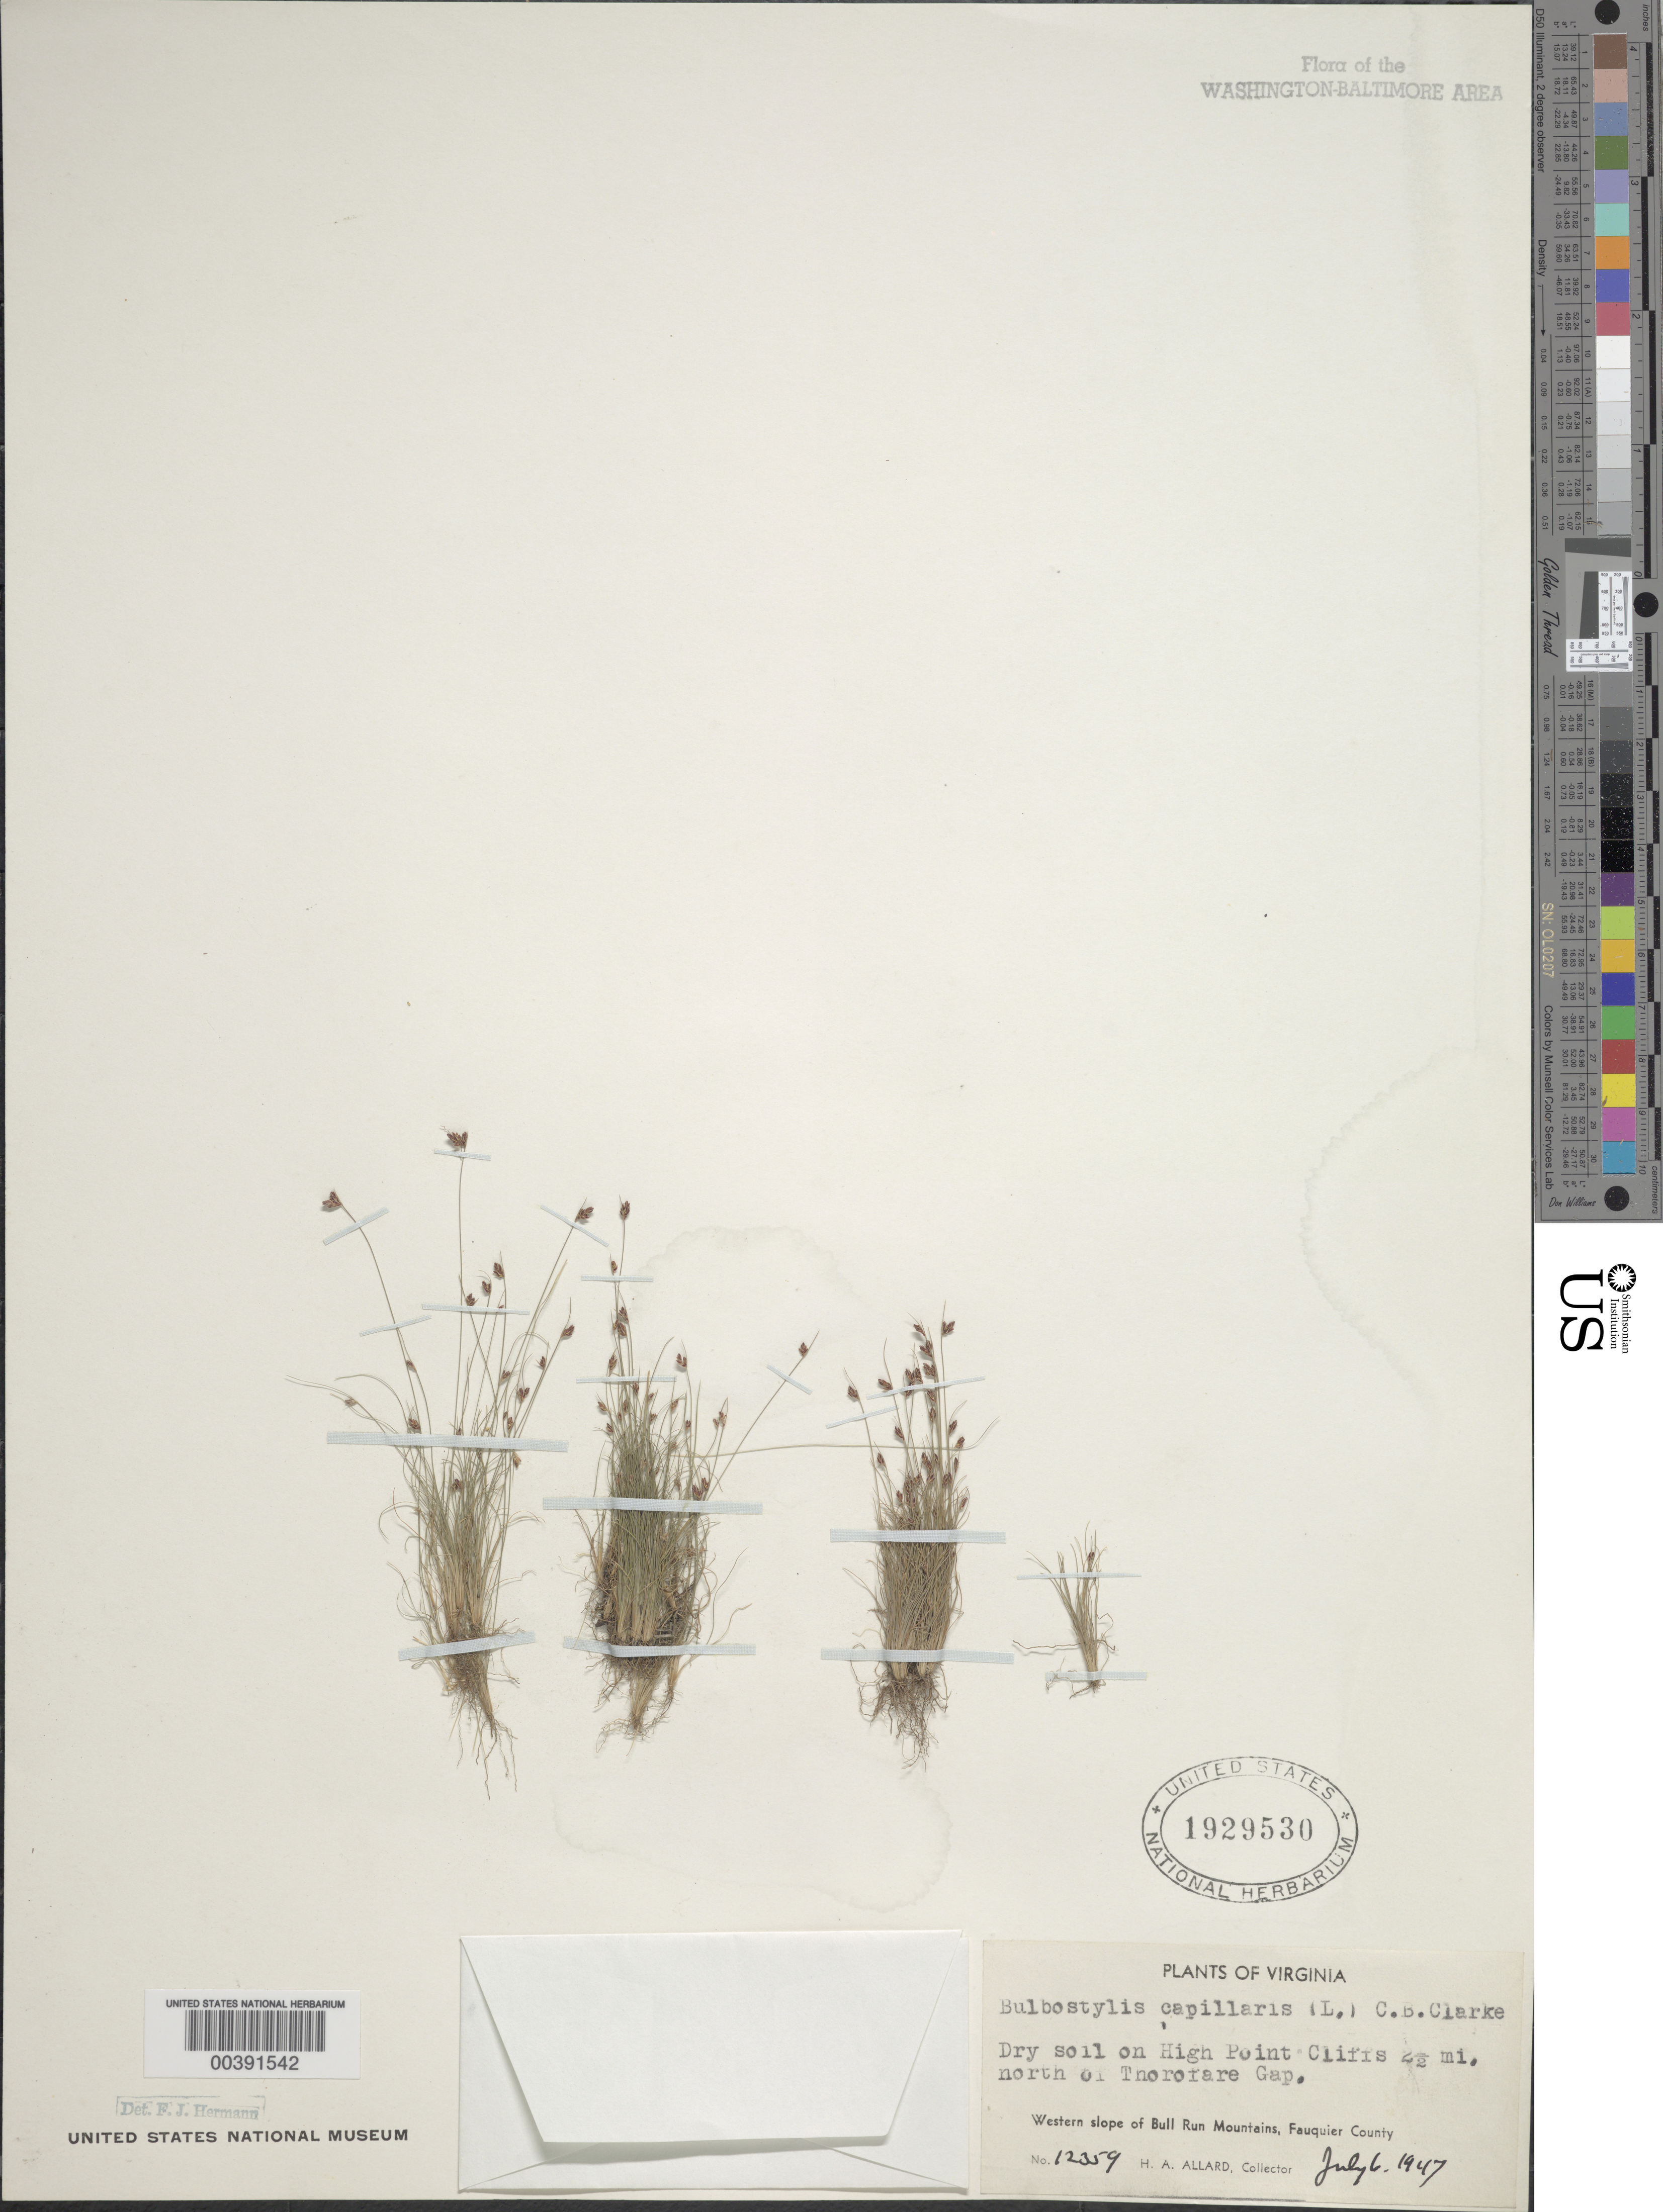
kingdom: Plantae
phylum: Tracheophyta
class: Liliopsida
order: Poales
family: Cyperaceae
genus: Bulbostylis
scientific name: Bulbostylis capillaris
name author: (L.) Kunth ex C.B. Clarke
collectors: H. A. Allard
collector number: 12359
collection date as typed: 06 Jul 1947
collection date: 1947-07-06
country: United States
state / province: Virginia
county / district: Fauquier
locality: High Point cliffs, north of Thorofare Gap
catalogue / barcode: US 1929530